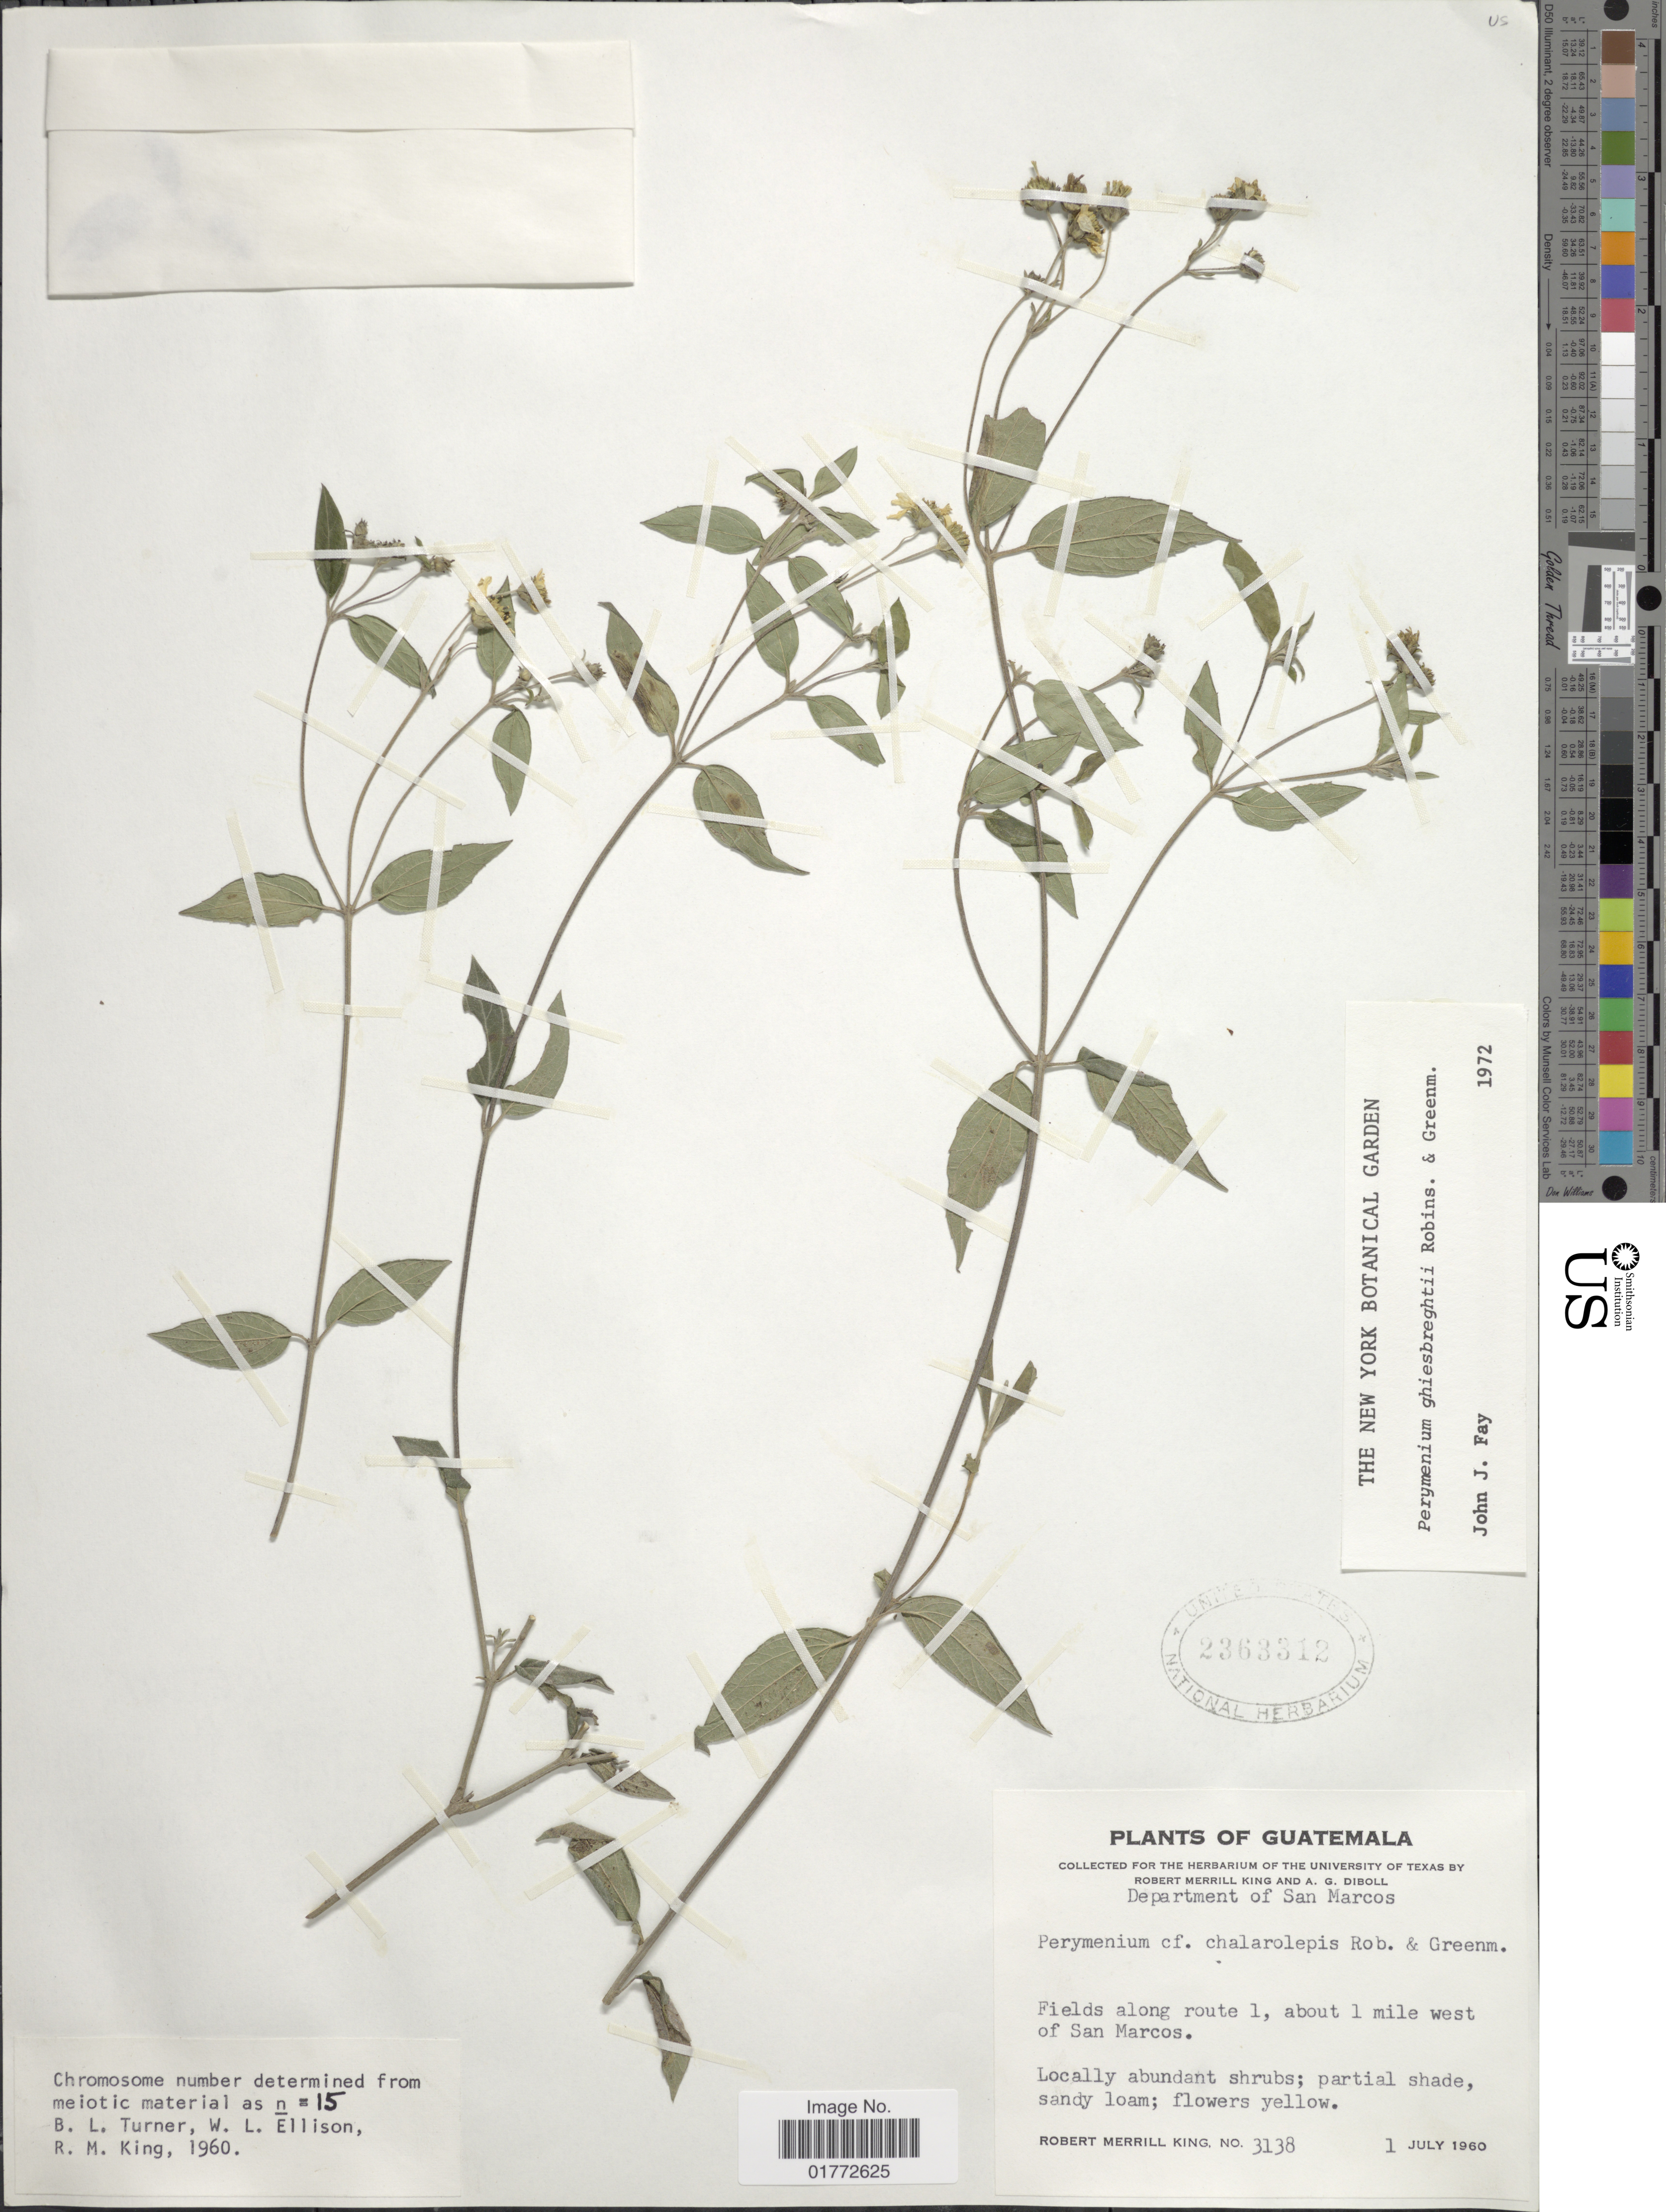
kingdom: Plantae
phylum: Tracheophyta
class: Magnoliopsida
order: Asterales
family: Asteraceae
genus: Perymenium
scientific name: Perymenium ghiesbreghtii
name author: B.L. Rob. & Greenm.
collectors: R. M. King & A. Diboll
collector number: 3138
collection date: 1960-07-01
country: Guatemala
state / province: San Marcos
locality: Fields along route 1, about 1 mile west of San Marcos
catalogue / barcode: US 2363312